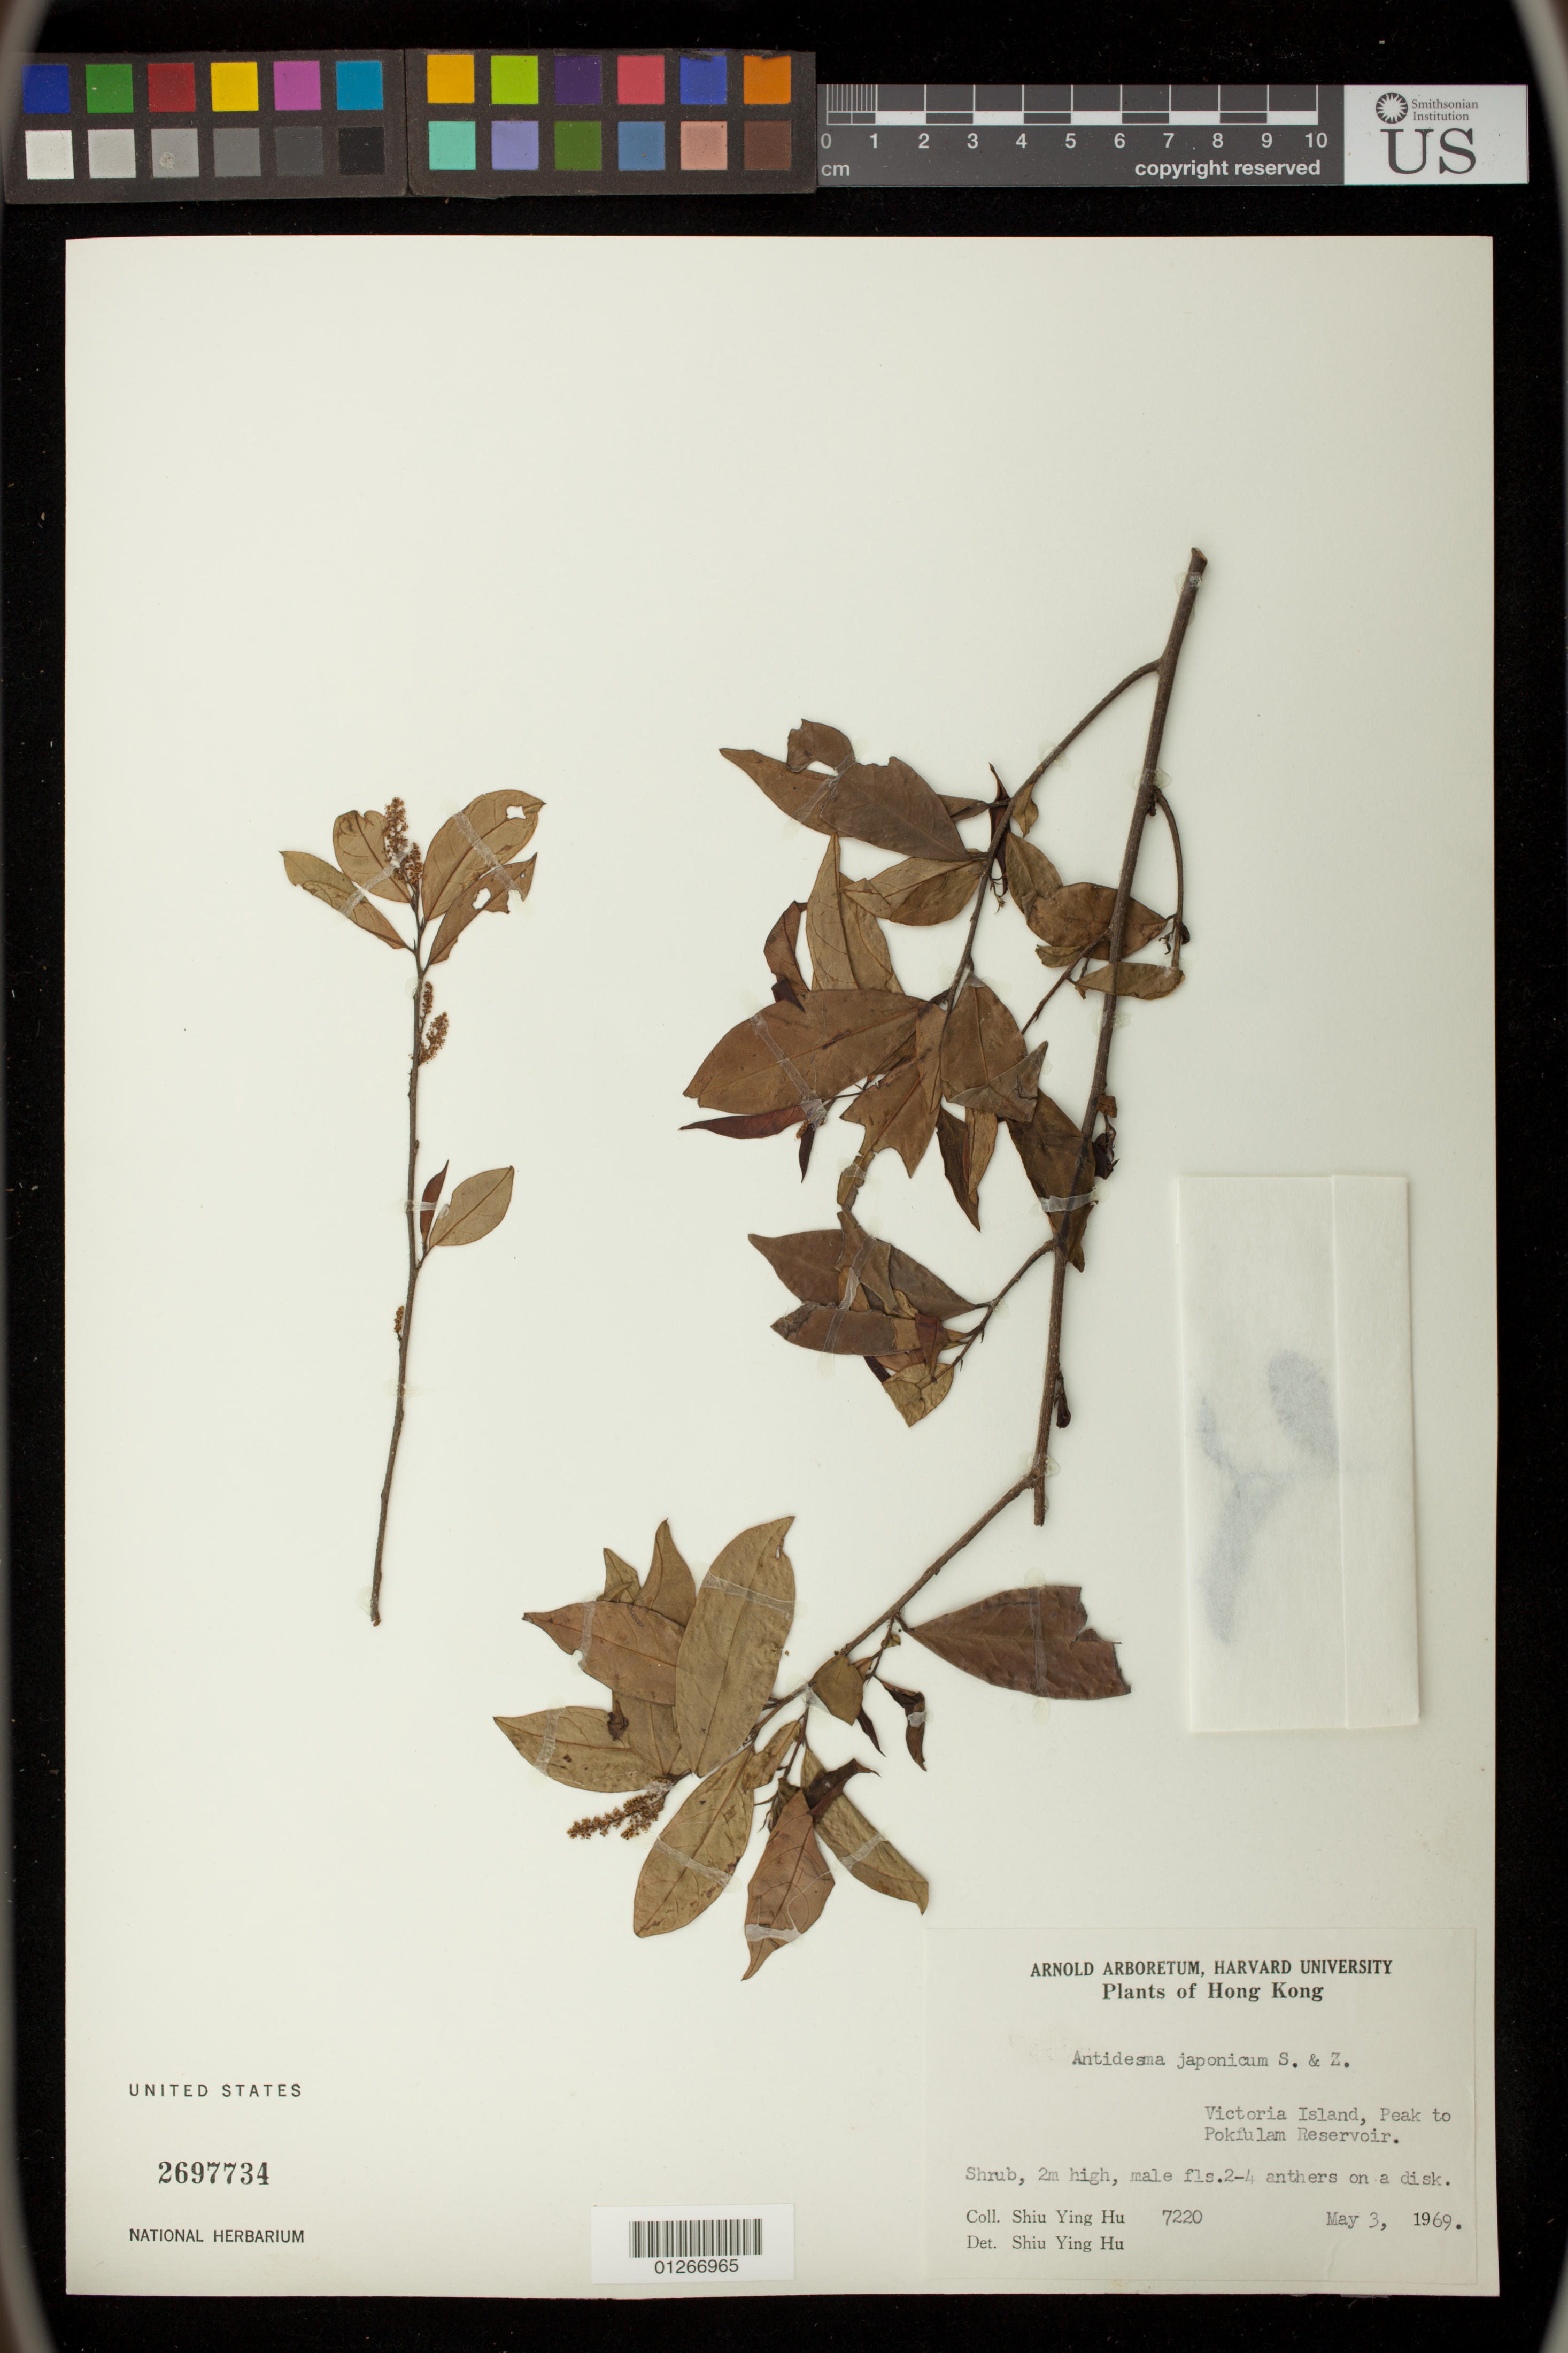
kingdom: Plantae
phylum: Tracheophyta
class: Magnoliopsida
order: Malpighiales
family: Phyllanthaceae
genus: Antidesma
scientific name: Antidesma japonicum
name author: Siebert & Zucc.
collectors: S. Y. Hu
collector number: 7220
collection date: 1969-05-03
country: China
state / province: Hong Kong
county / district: Victoria Island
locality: Peak to Pokfulam Reservoir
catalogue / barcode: US 2697734